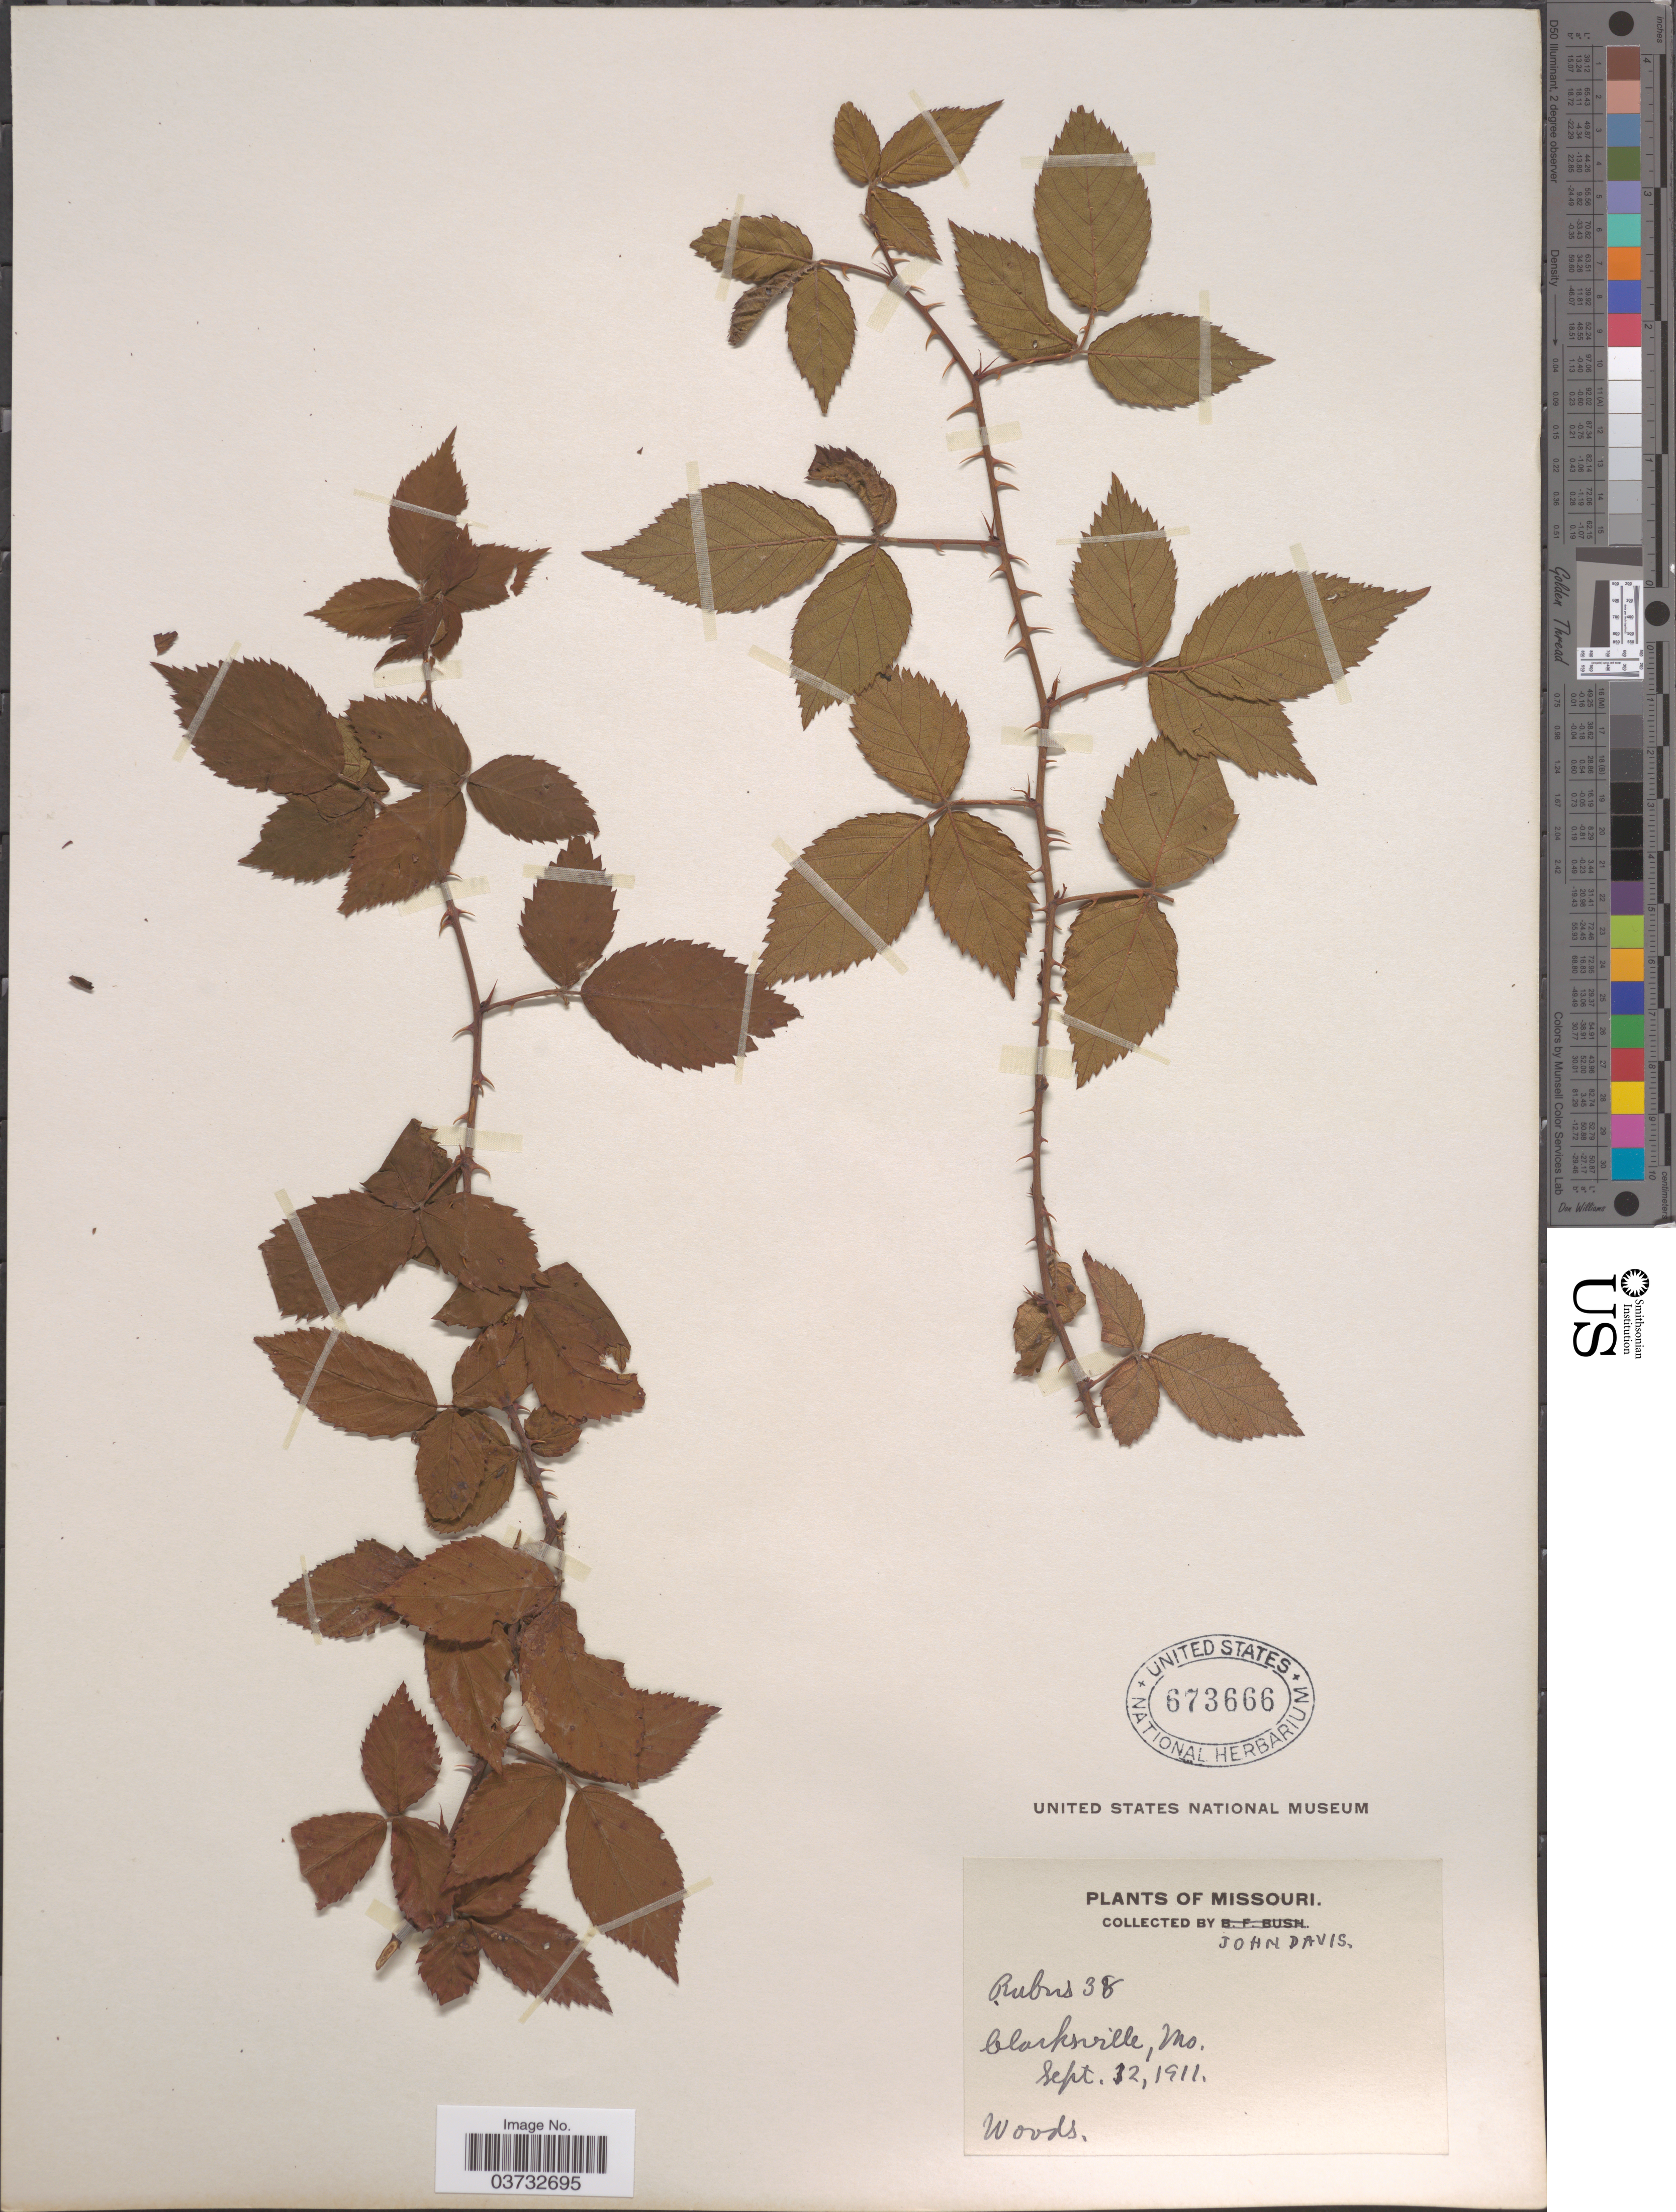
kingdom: Plantae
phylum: Tracheophyta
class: Magnoliopsida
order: Rosales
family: Rosaceae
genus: Rubus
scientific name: Rubus sp.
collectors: J. Davis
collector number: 38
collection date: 1911-09-12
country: United States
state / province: Missouri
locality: Clarksville.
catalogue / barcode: US 673666